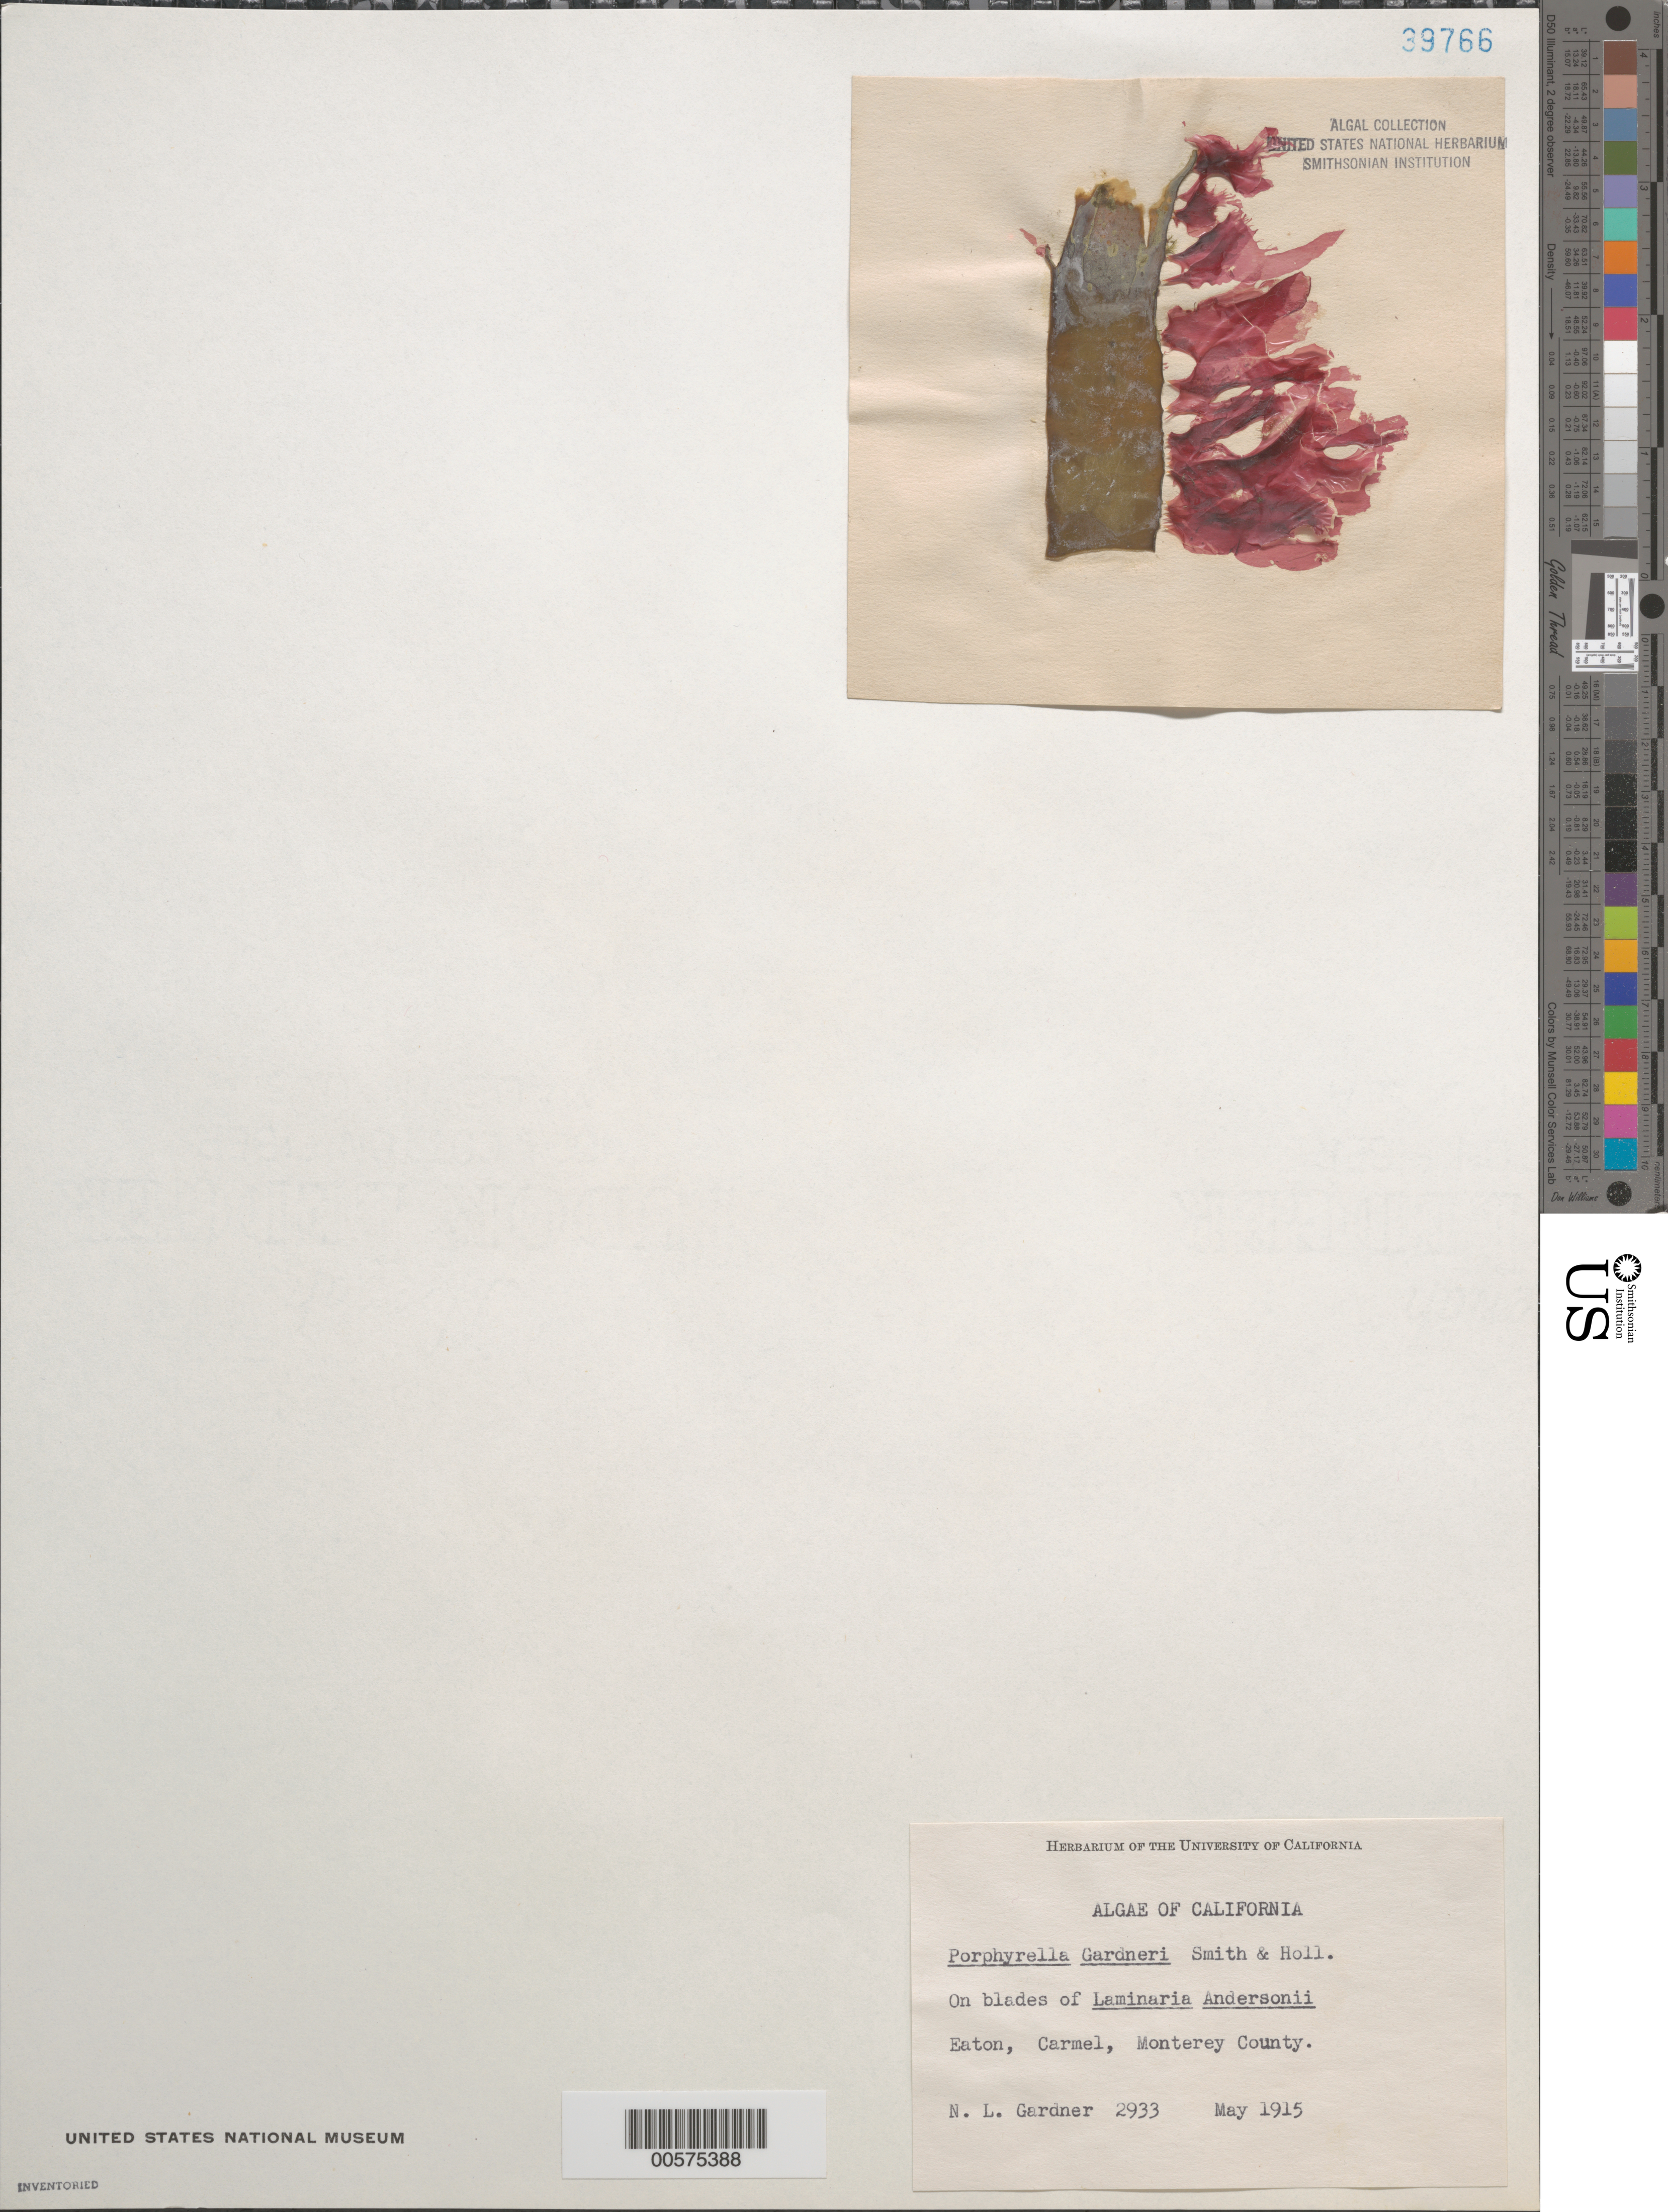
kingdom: Plantae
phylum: Rhodophyta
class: Bangiophyceae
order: Bangiales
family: Bangiaceae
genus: Pyropia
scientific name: Pyropia gardneri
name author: (G.M. Sm. & Hollenb.) S.C. Lindstrom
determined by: Algae name updating Project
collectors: N. Gardner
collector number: NLG 2933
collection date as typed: May 1915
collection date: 1915-05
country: United States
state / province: California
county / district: Monterey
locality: Eaton, Carmel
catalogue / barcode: US 39766